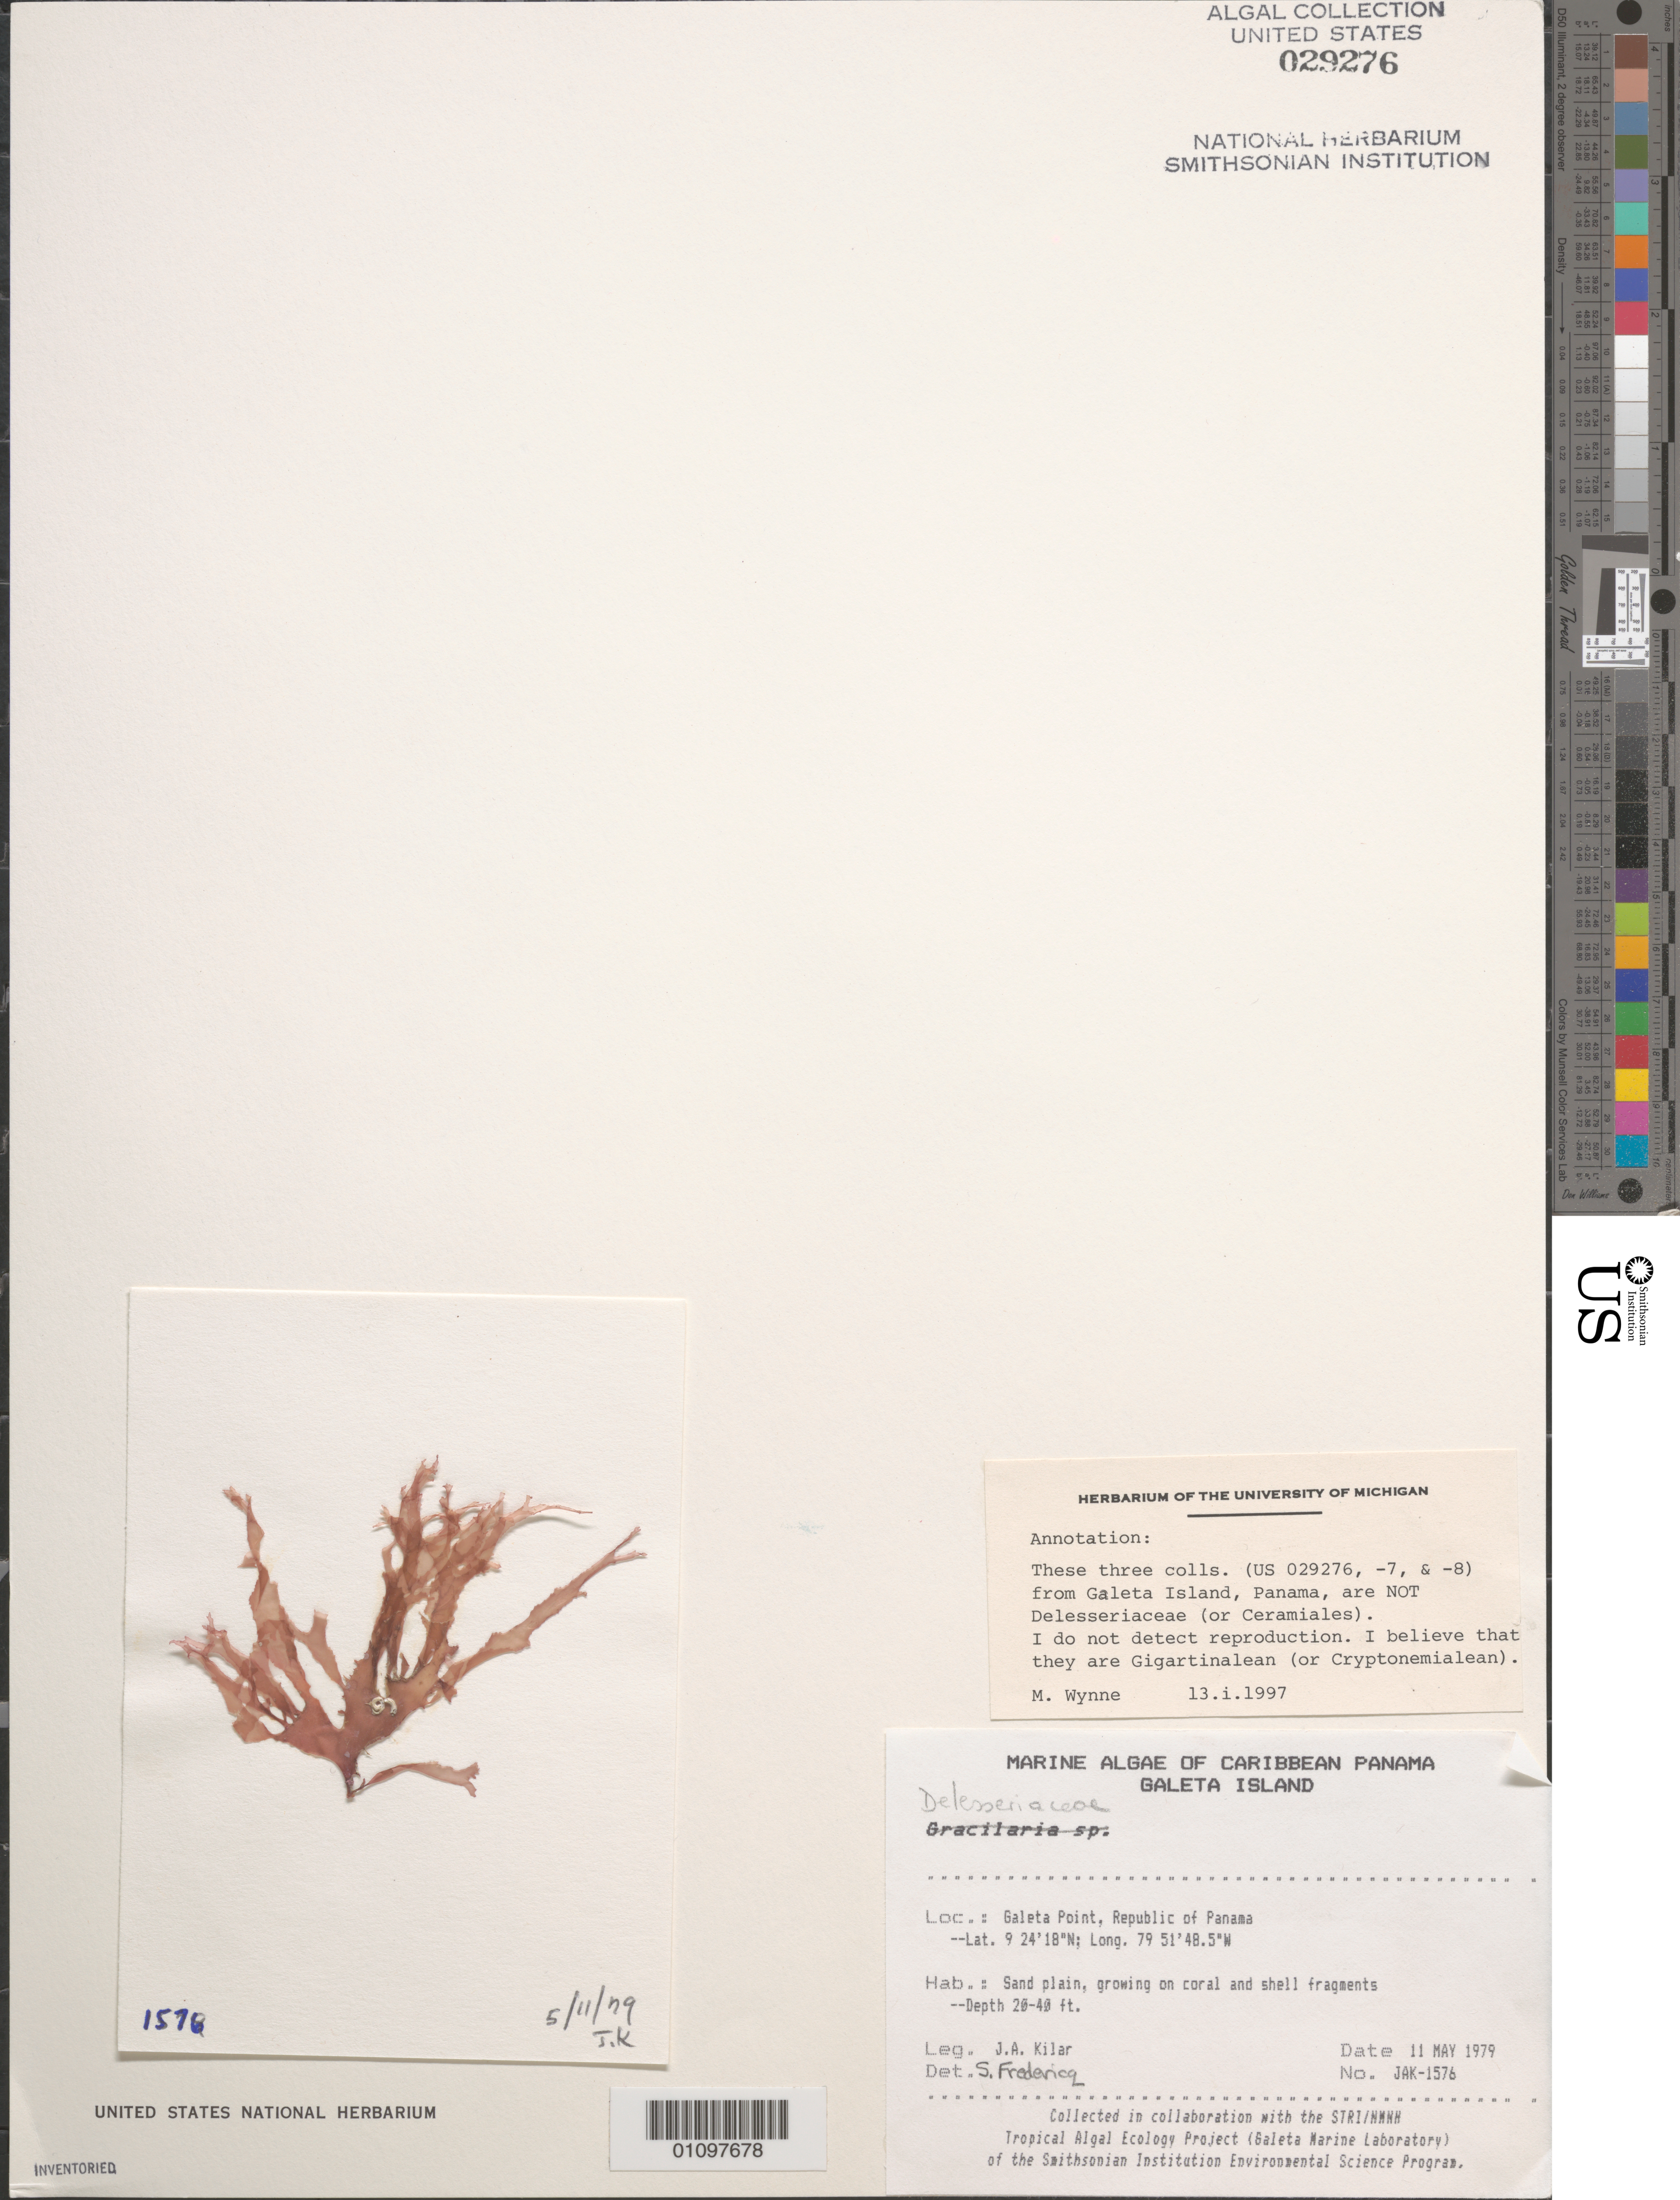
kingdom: Plantae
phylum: Rhodophyta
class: Florideophyceae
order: Ceramiales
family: Delesseriaceae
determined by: Wynne, M. J.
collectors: J. A. Kilar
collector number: JAK-1576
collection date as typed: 11 May 1979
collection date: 1979-05-11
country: Panama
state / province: Colón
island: Galeta Island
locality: Galeta Point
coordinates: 9 24' 18" N, 79 51' 48.5" W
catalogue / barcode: US 29276